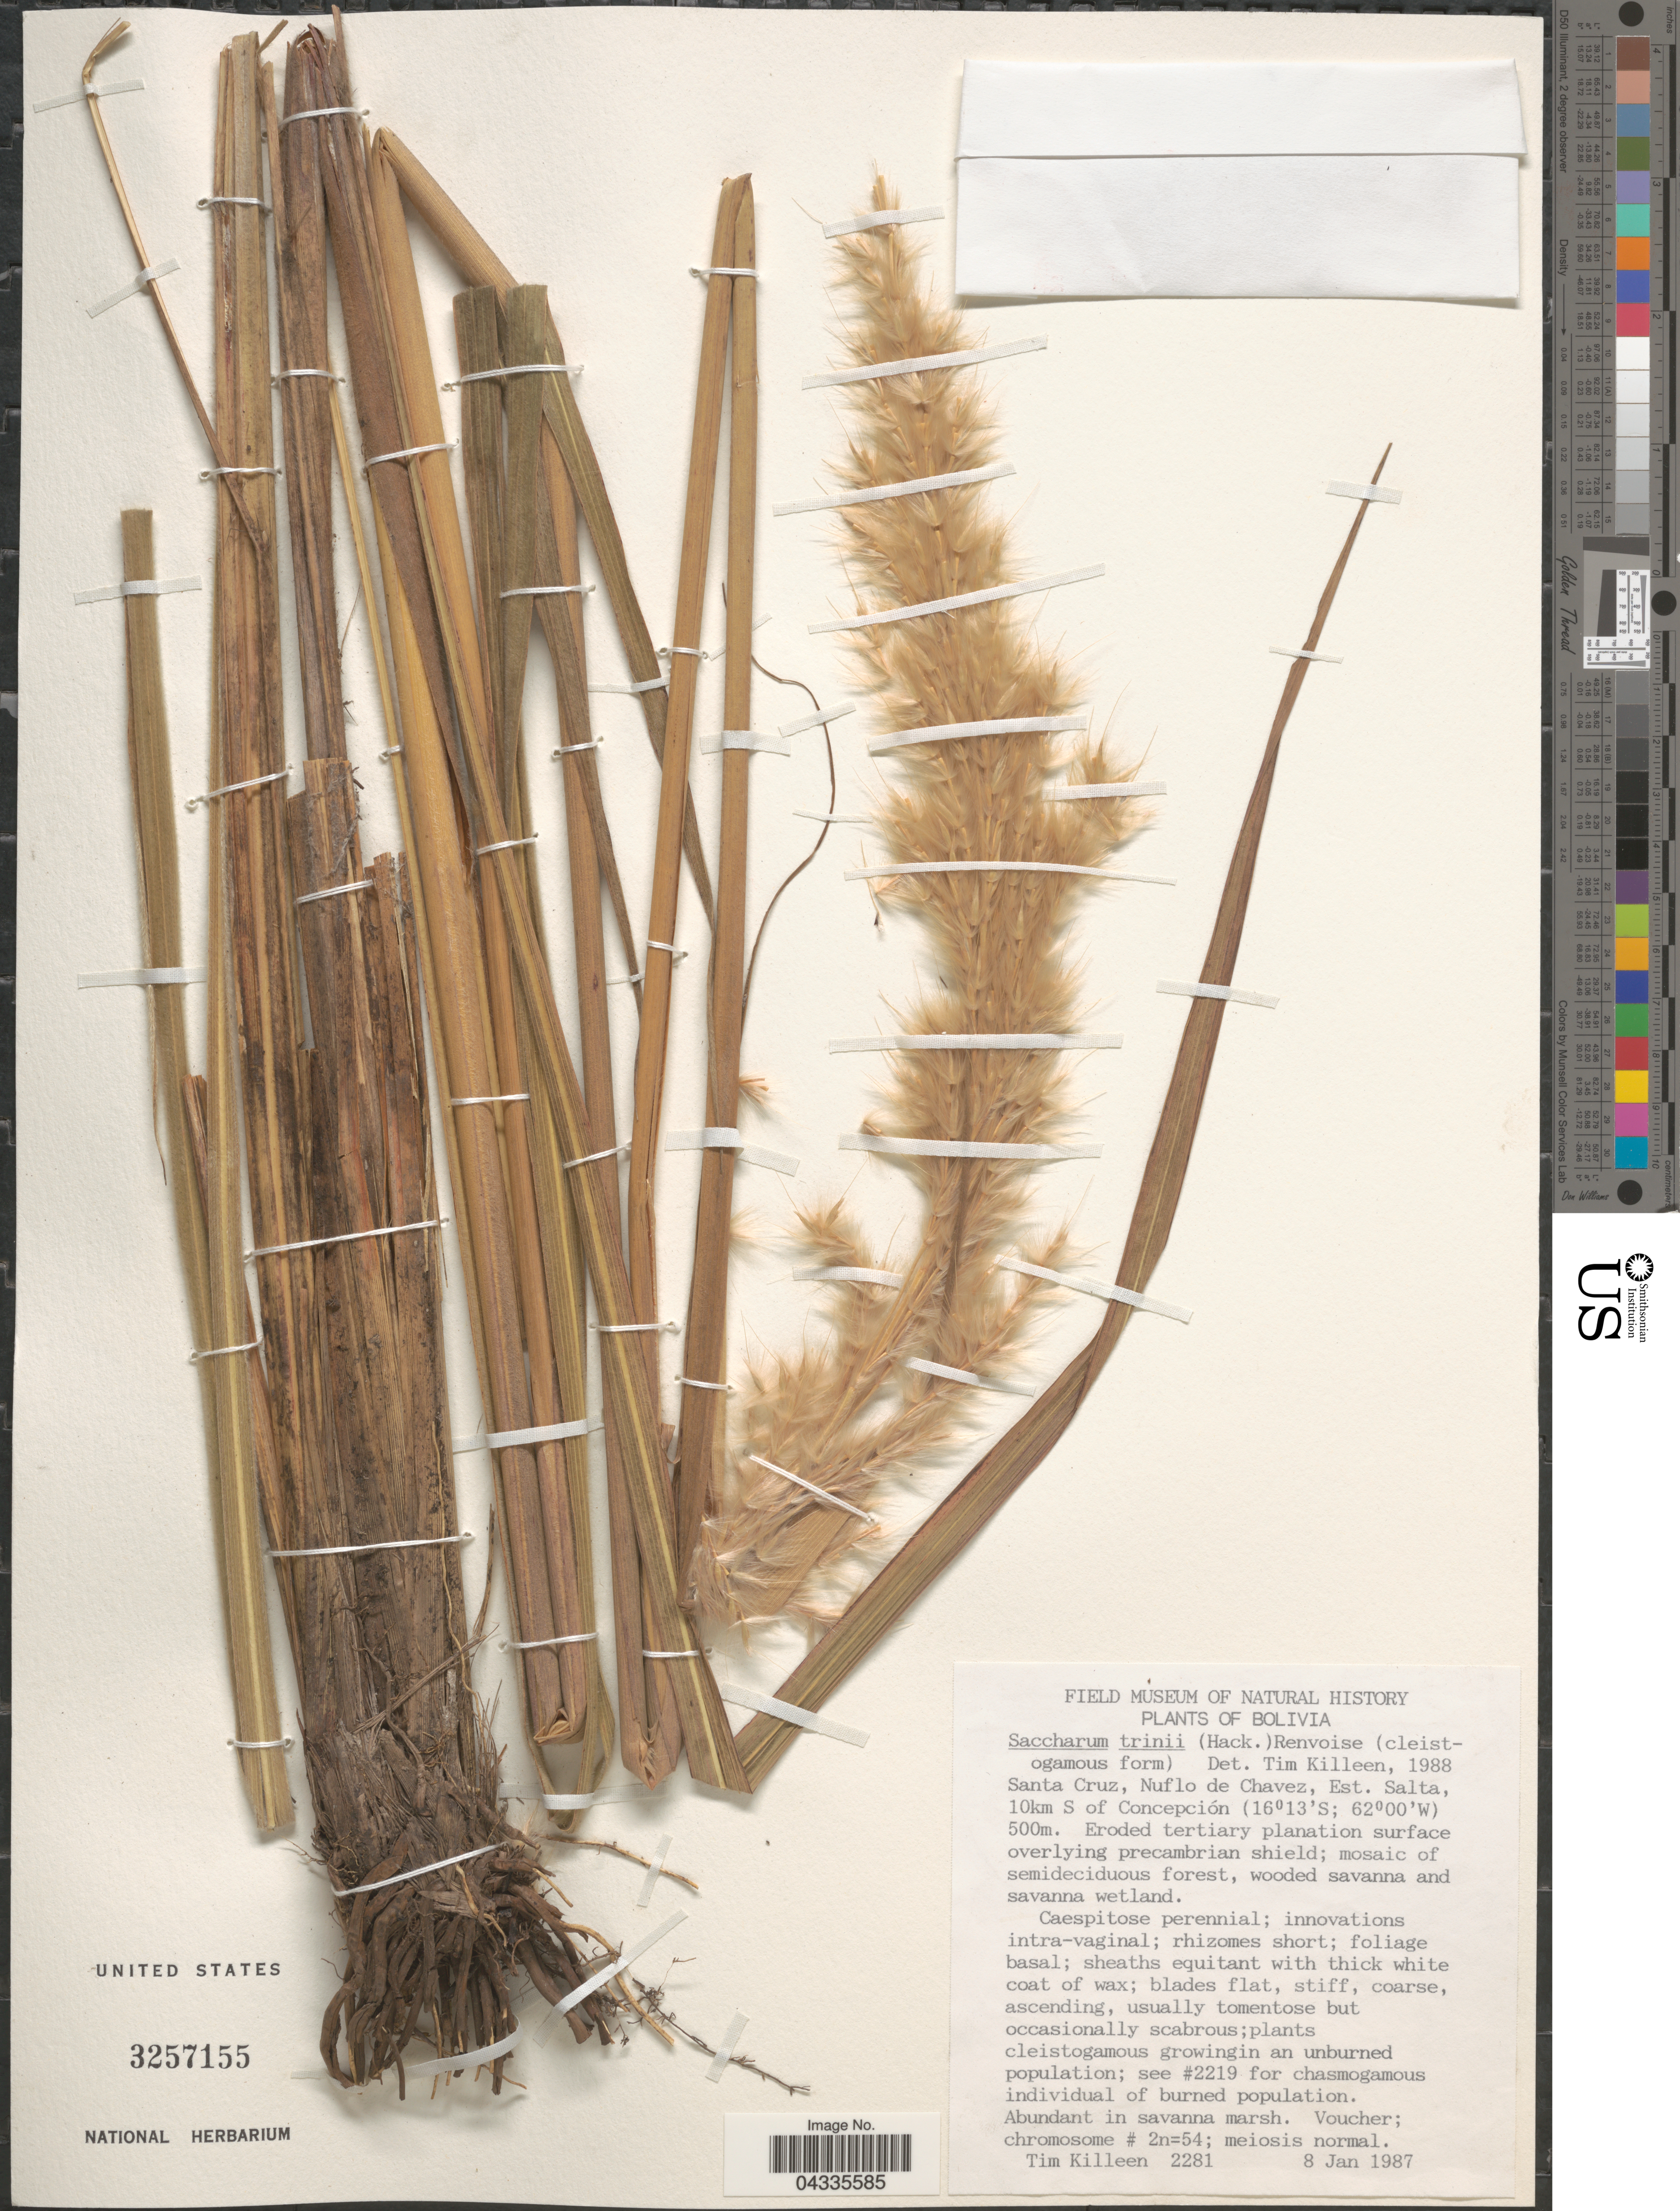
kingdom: Plantae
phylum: Tracheophyta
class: Liliopsida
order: Poales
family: Poaceae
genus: Erianthus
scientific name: Erianthus trinii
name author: Hack.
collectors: T. J. Killeen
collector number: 2281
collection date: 1987-01-08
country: Bolivia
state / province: Santa Cruz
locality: Nuflo de Chavez, Est. Salta, 10km S of Concepción.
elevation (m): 500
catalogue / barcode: US 3257155